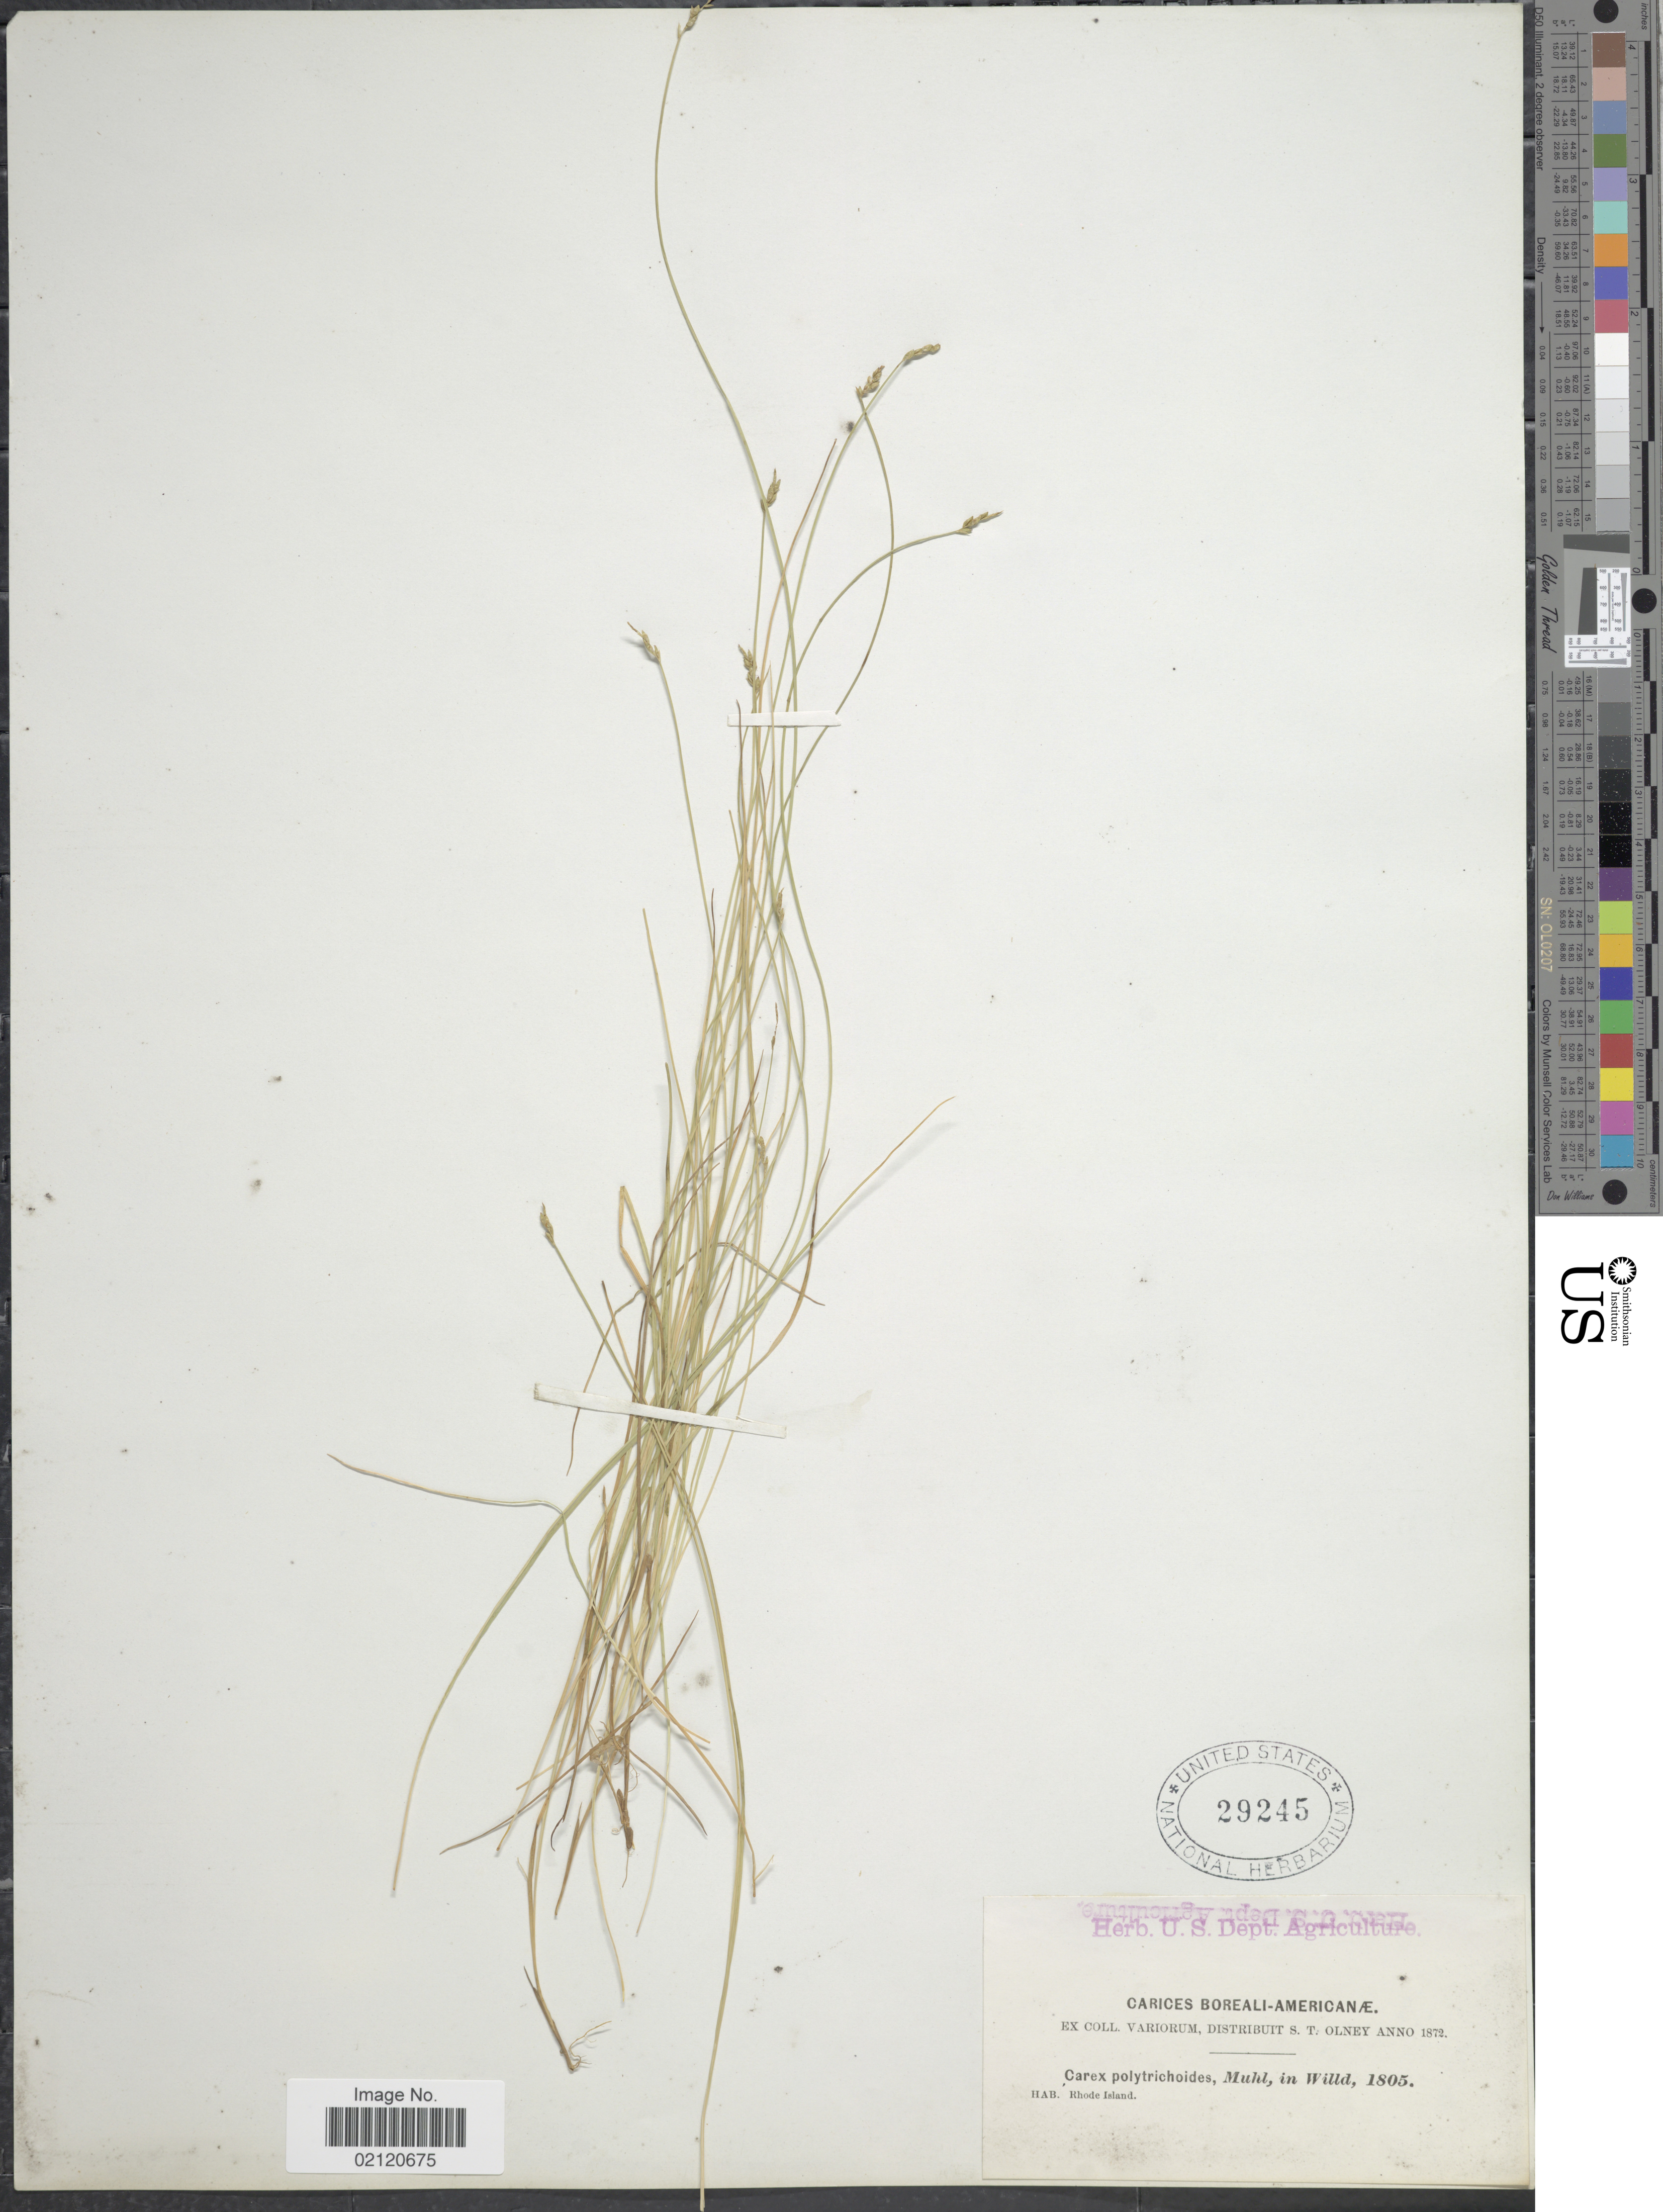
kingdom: Plantae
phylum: Tracheophyta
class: Liliopsida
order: Poales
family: Cyperaceae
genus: Carex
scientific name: Carex leptalea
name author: Wahlenb.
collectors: S. Olney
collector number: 1805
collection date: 1872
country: United States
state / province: Rhode Island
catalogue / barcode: US 29245